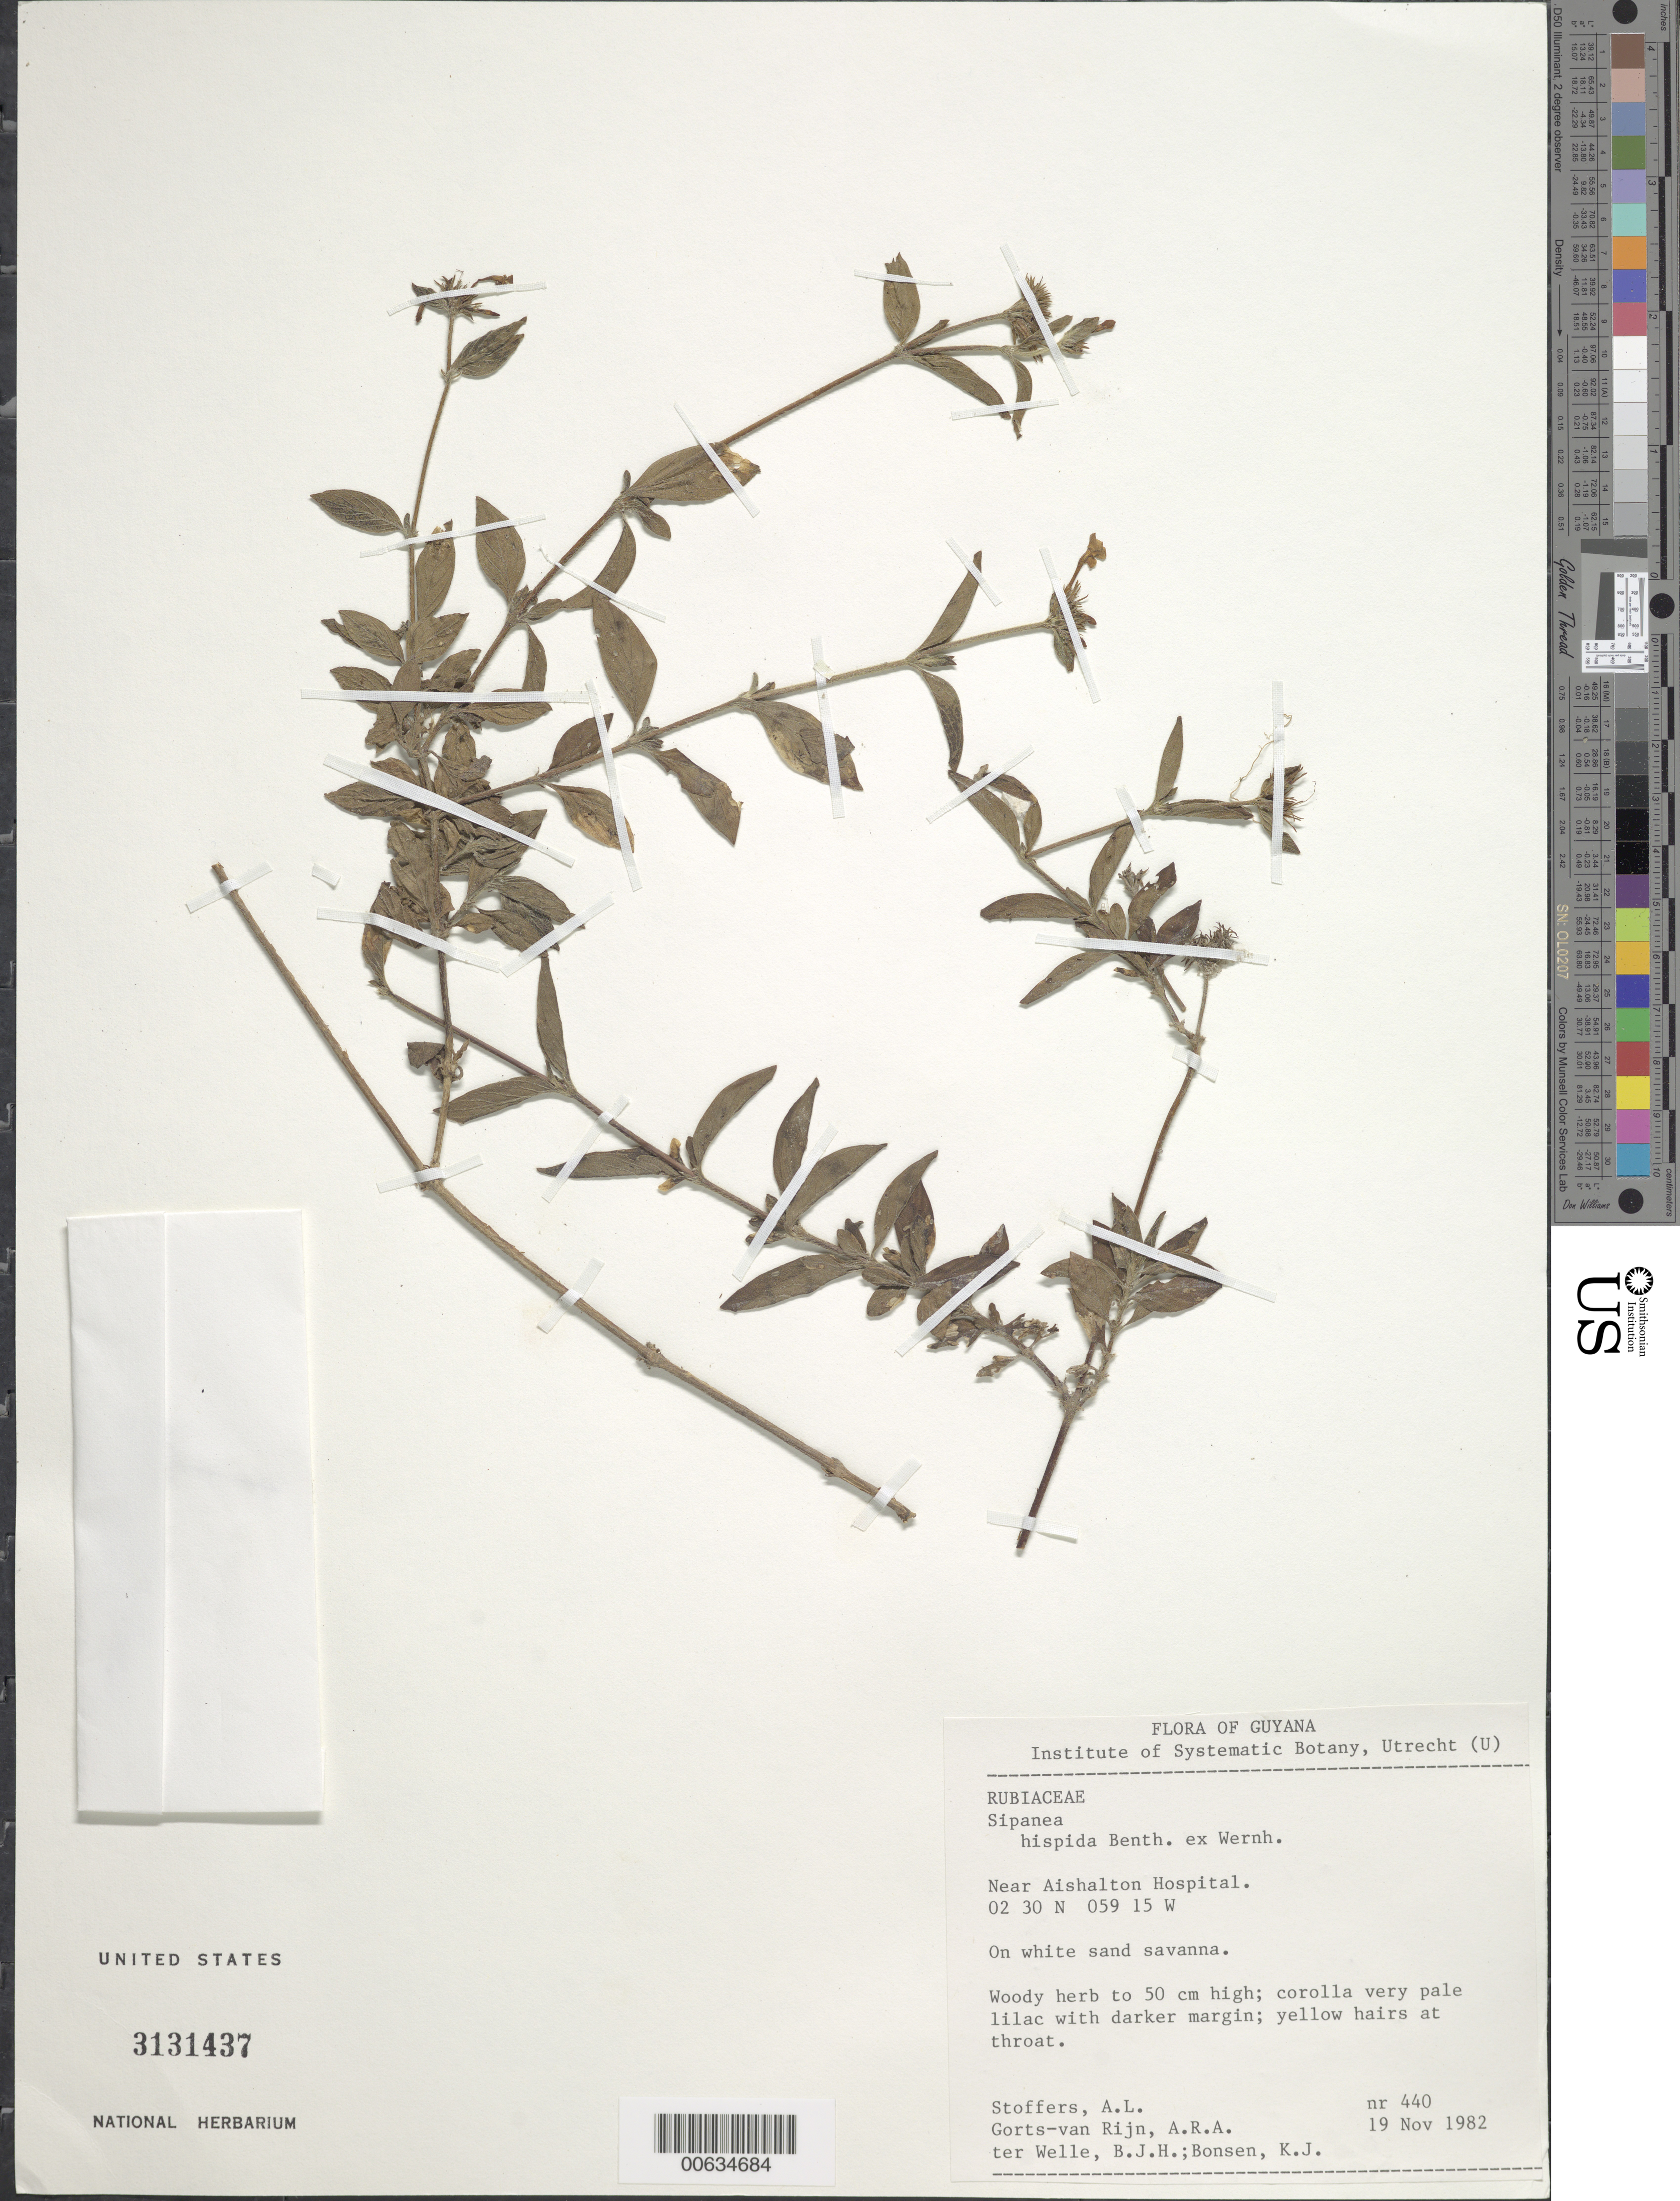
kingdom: Plantae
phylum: Tracheophyta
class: Magnoliopsida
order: Gentianales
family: Rubiaceae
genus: Sipanea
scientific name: Sipanea hispida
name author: Benth. ex Wernham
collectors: A. Stoffers, A. .R. A. Görts-van Rijn, B. Welle & K. Bonsen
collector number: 440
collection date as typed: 19-Nov-82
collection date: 1982-11-19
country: Guyana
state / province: U. Takutu-U. Essequibo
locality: Aishalton Hospital, vic.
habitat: White sand savanna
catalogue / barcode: US 3131437